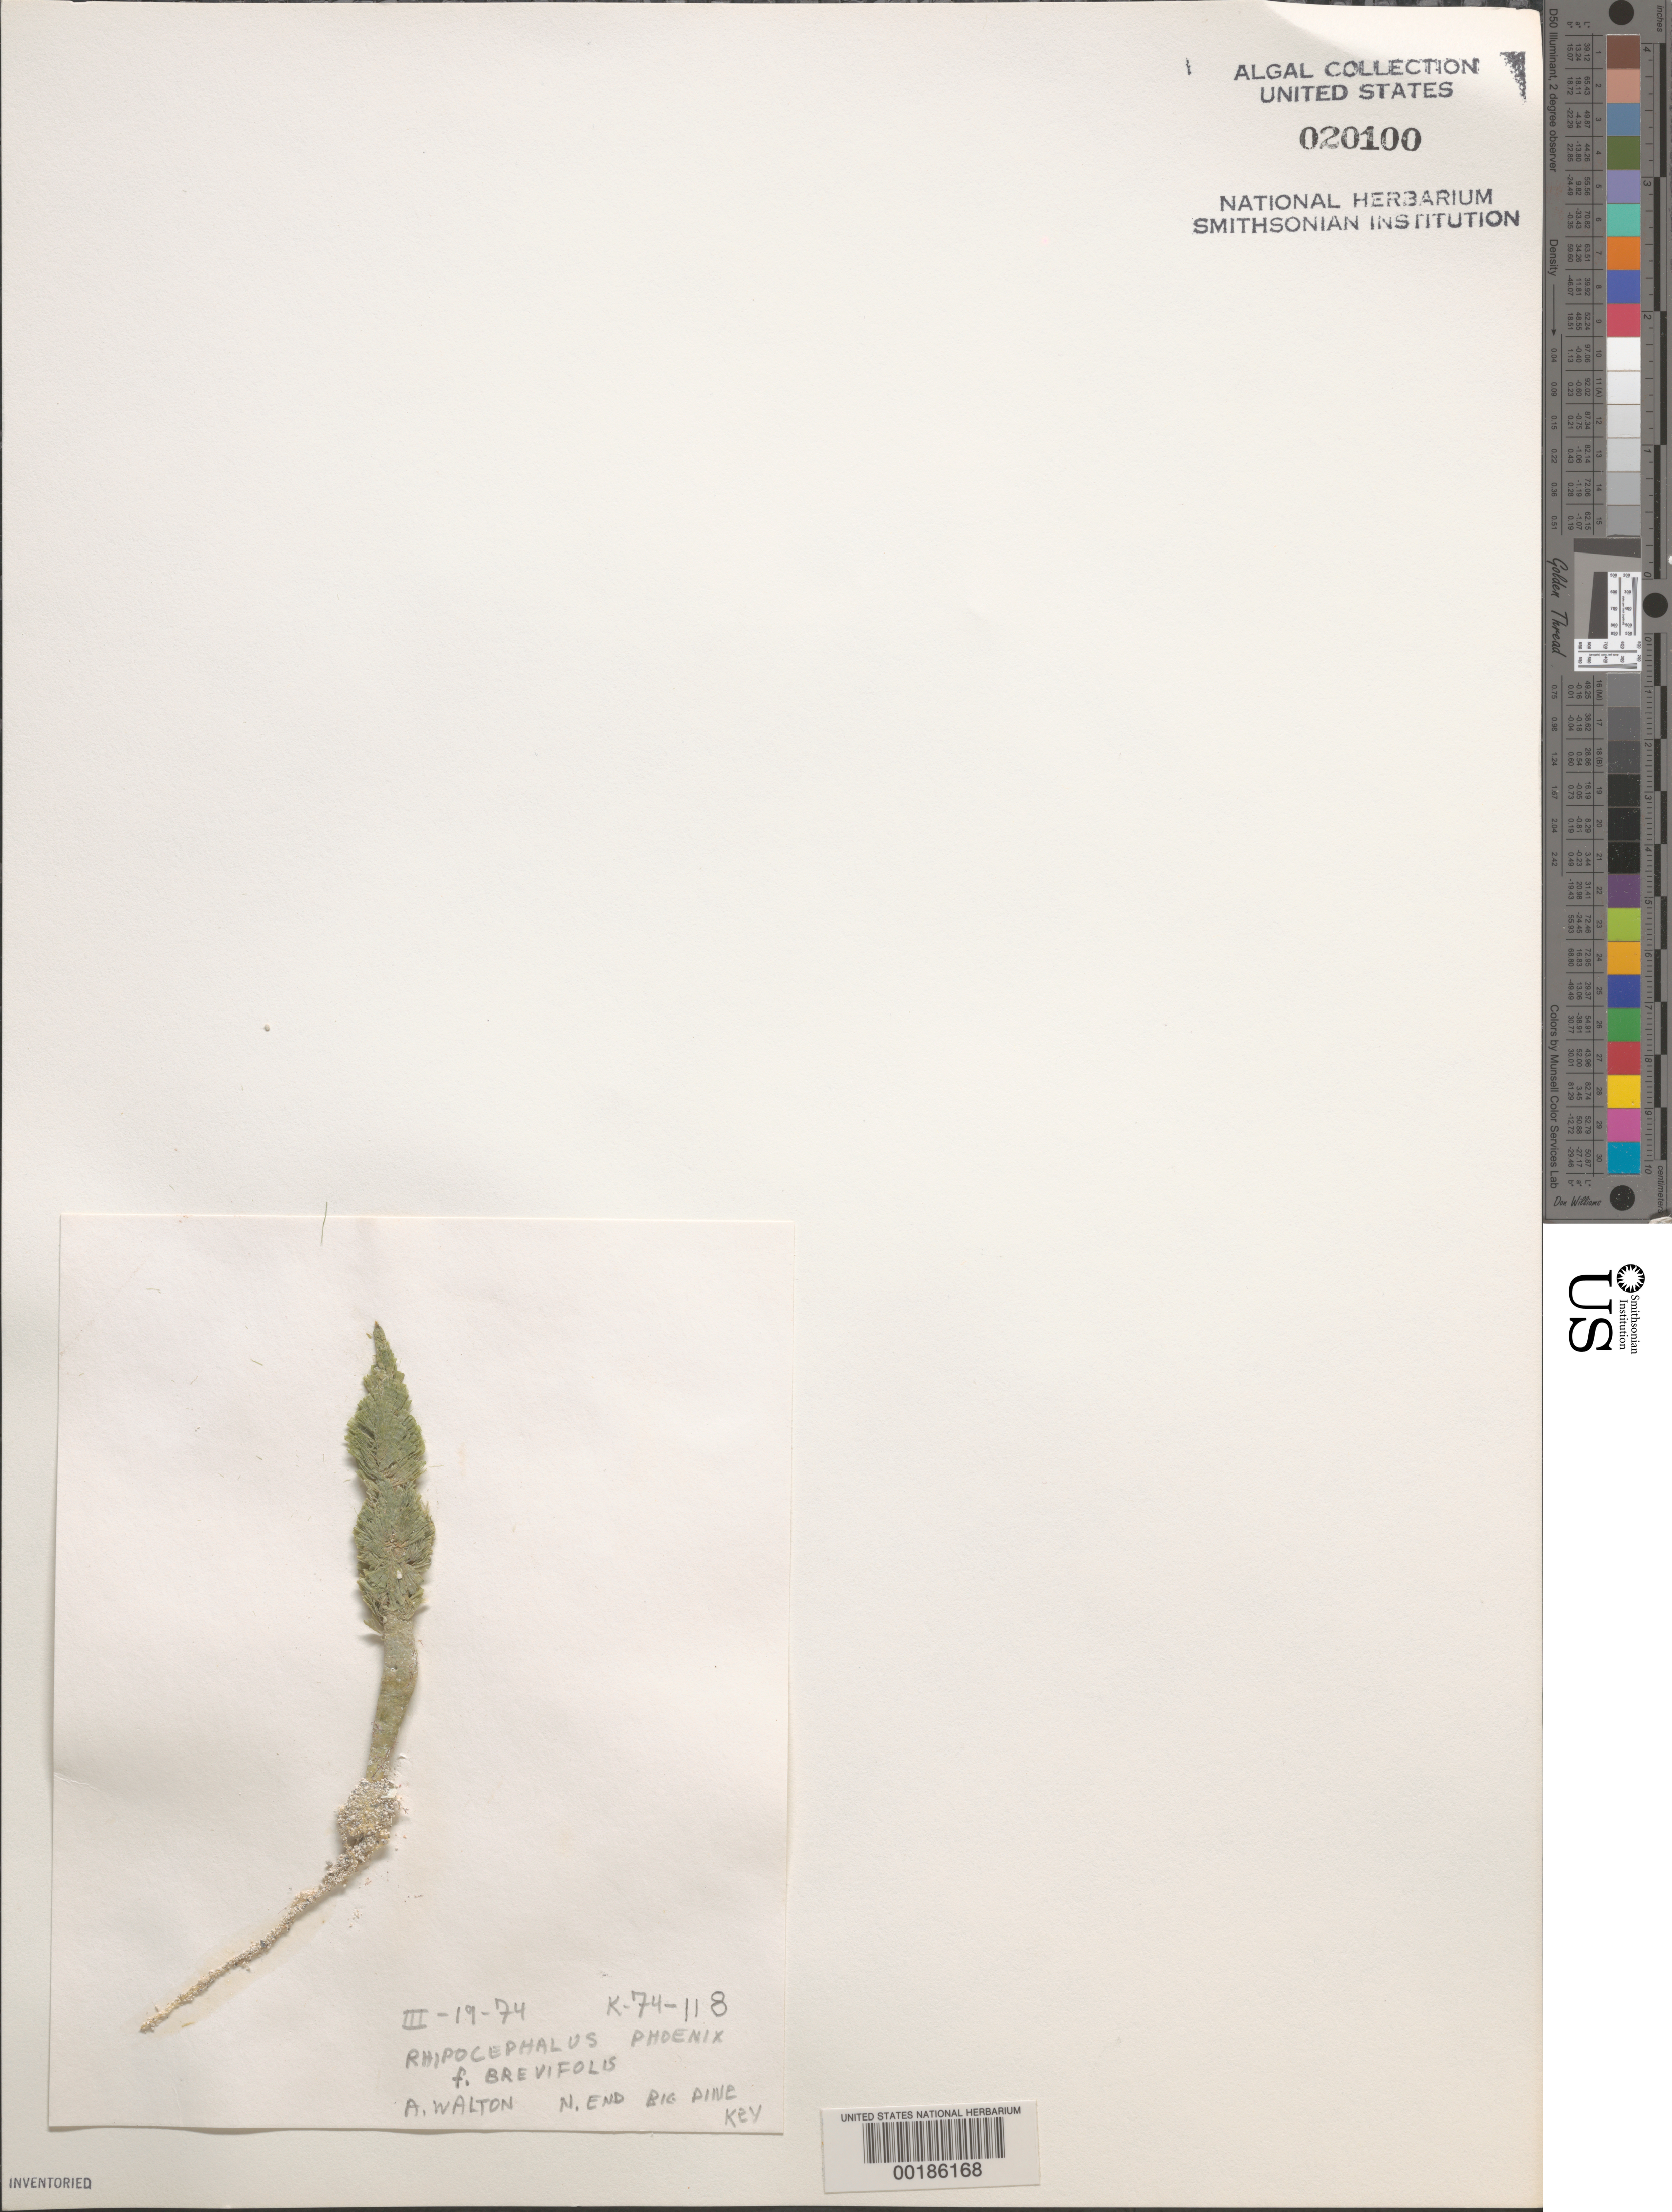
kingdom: Plantae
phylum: Chlorophyta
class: Ulvophyceae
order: Bryopsidales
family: Udoteaceae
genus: Rhipocephalus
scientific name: Rhipocephalus phoenix f. brevifolius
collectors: A. Walton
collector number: K-74-118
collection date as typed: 19 Mar 1974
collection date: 1974-03-19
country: United States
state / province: Florida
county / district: Monroe County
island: Big Pine Key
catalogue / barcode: US 20100